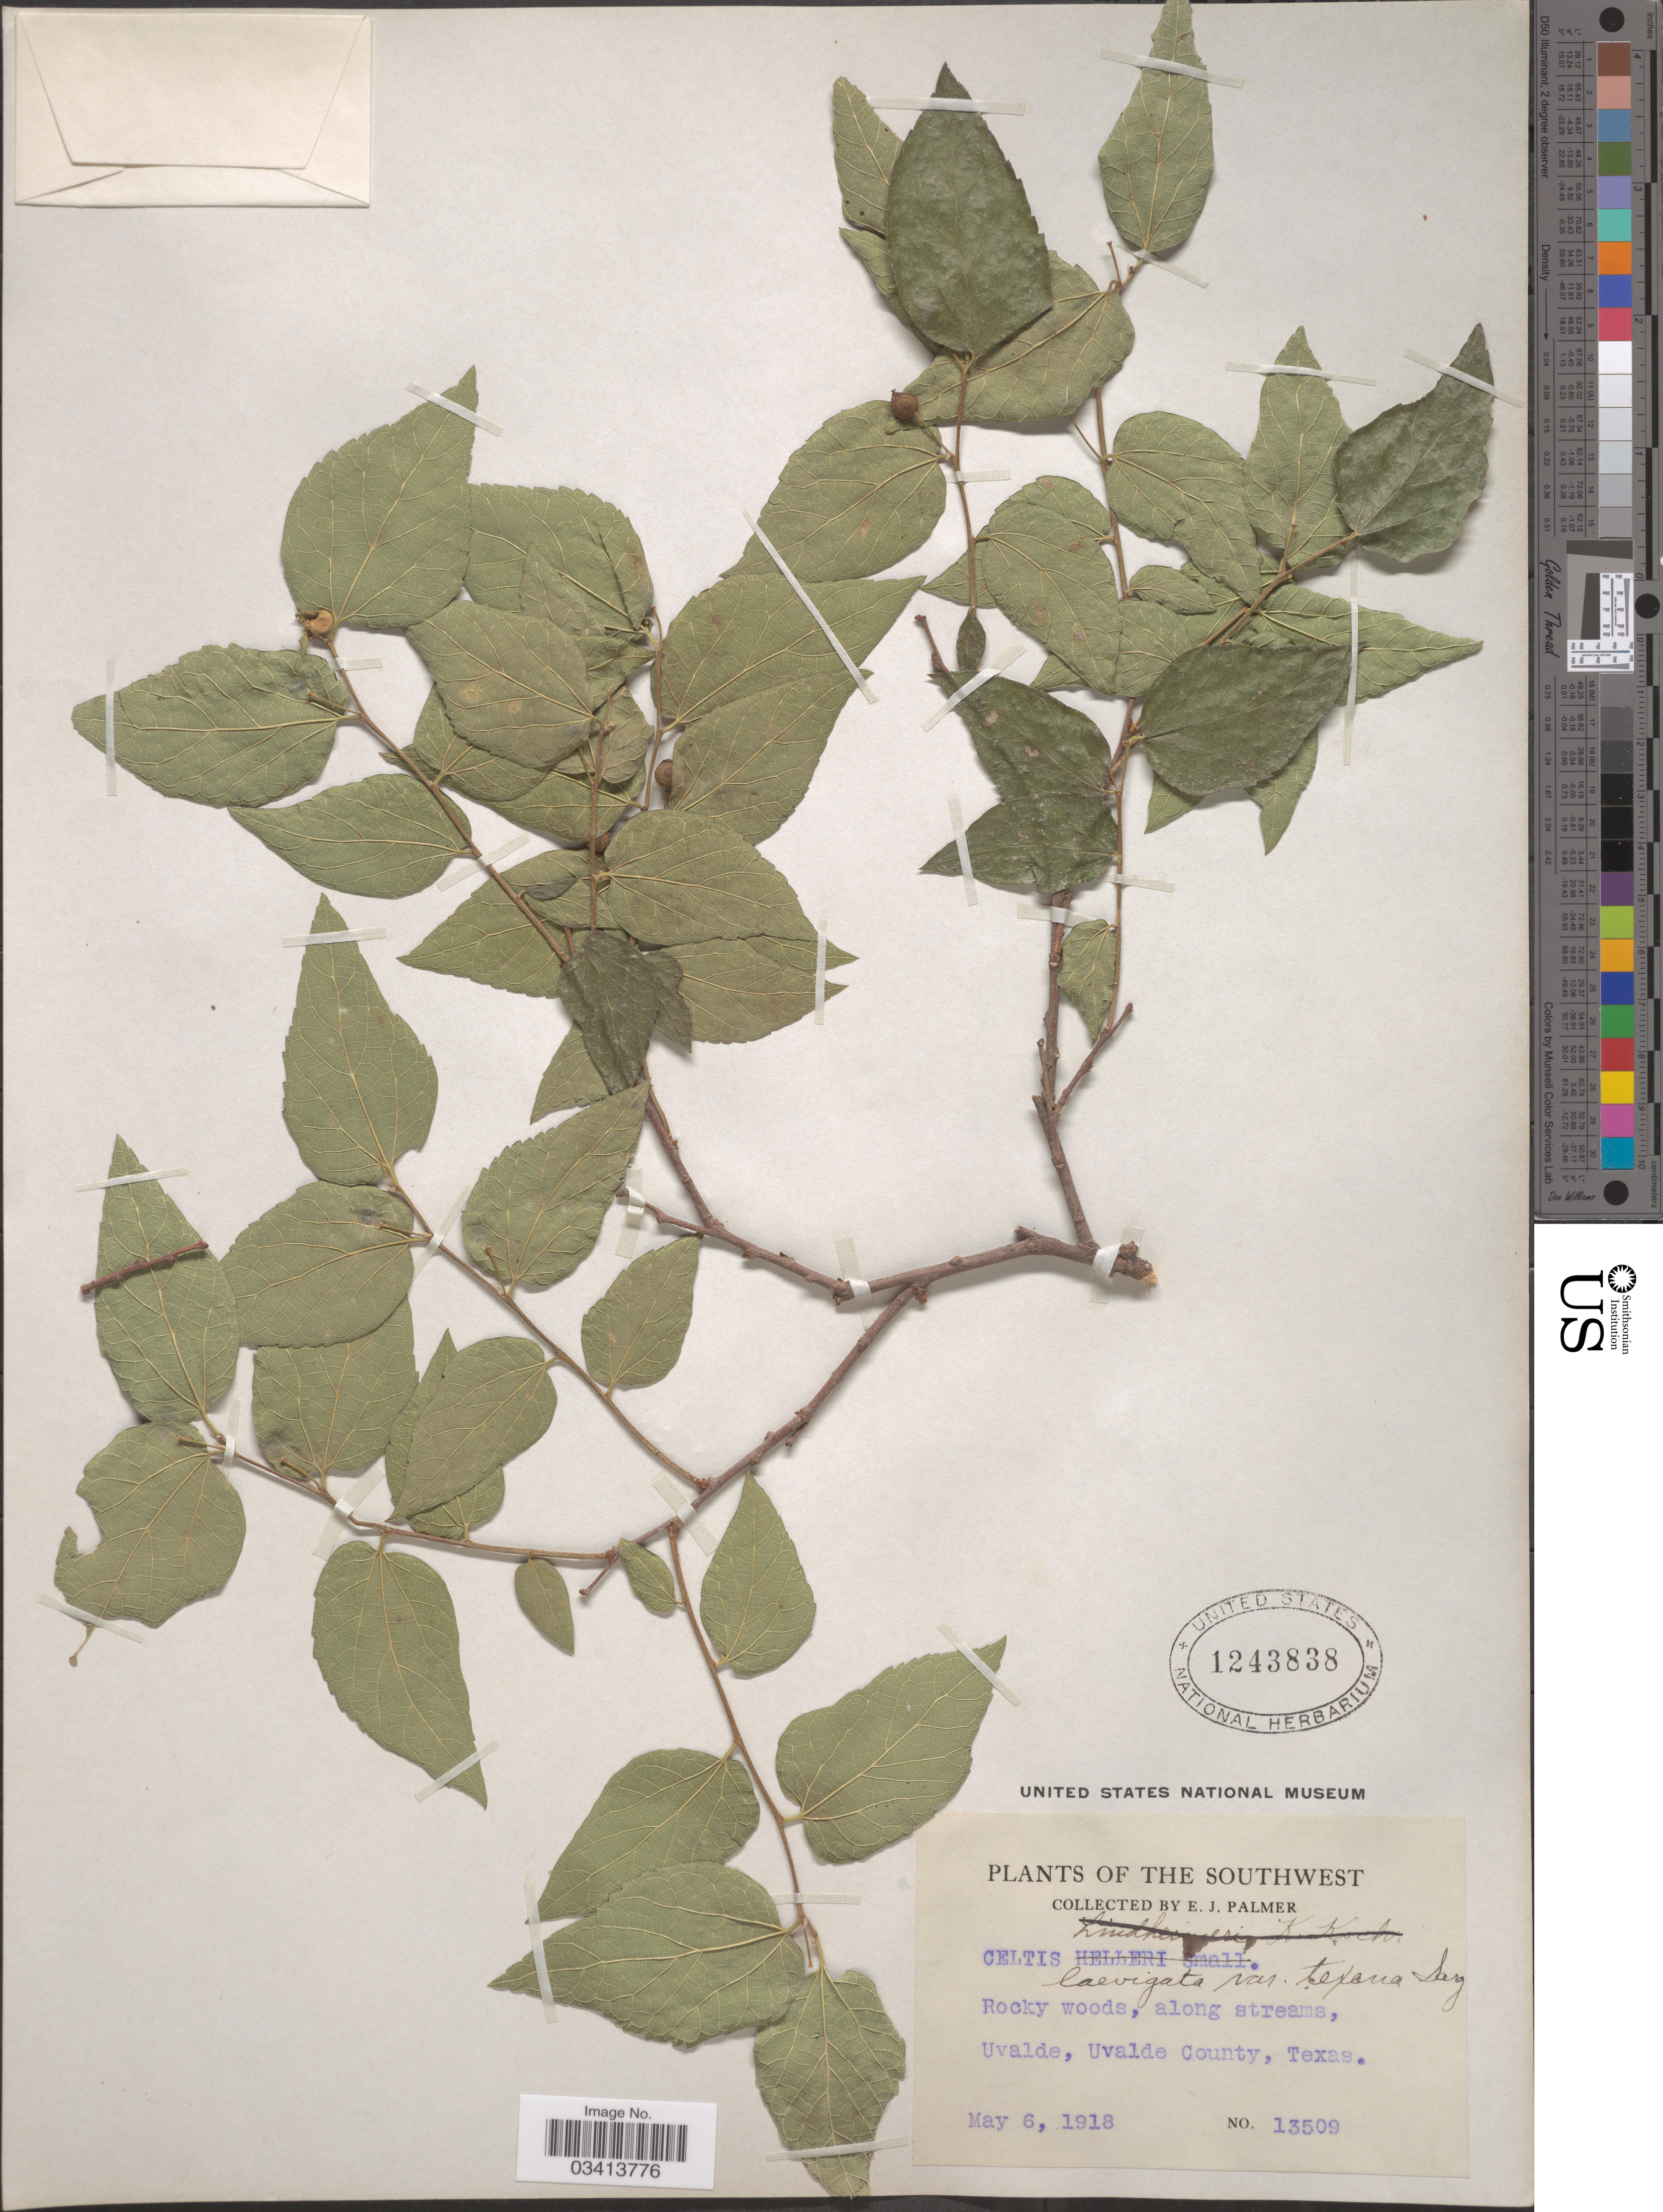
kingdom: Plantae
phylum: Tracheophyta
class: Magnoliopsida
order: Rosales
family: Cannabaceae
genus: Celtis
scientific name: Celtis laevigata var. texana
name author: Sarg.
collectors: E. J. Palmer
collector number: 13509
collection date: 1918-05-06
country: United States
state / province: Texas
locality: The Southwest. Rocky woods, along streams, Uvalde, Uvalde County.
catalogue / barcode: US 1243838